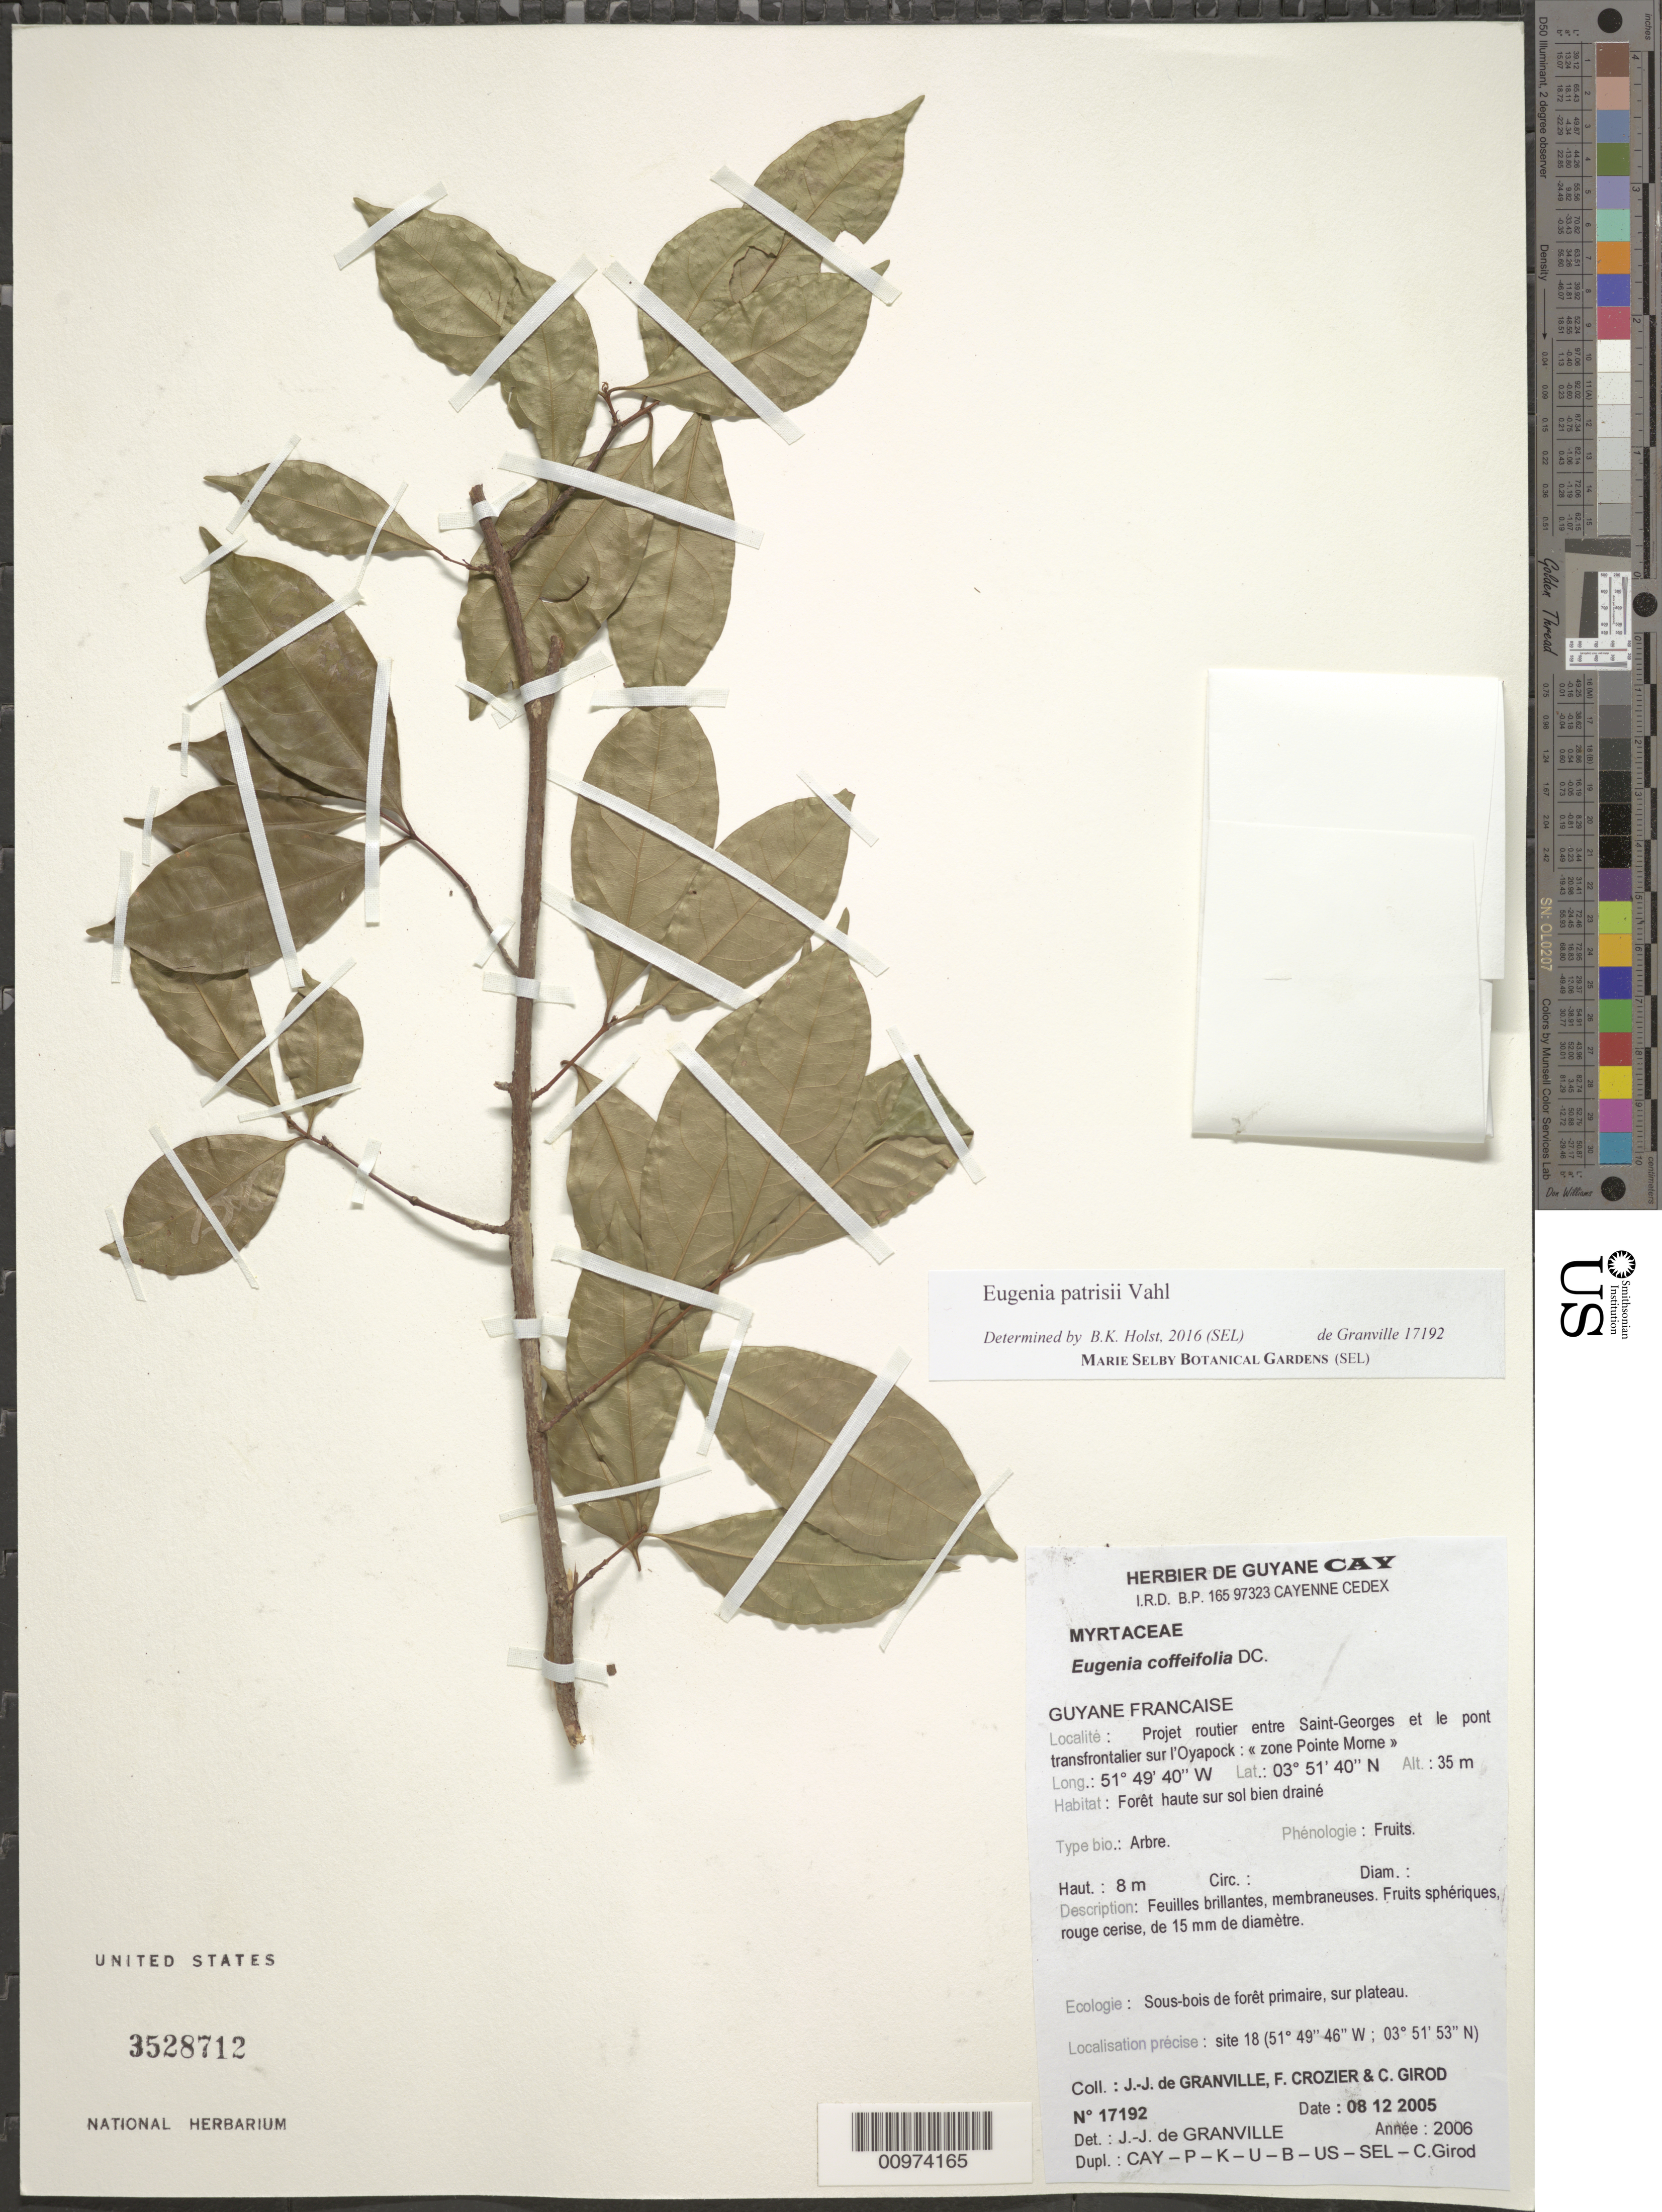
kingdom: Plantae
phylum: Tracheophyta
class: Magnoliopsida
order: Myrtales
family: Myrtaceae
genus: Eugenia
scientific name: Eugenia patrisii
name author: Vahl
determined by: Holst, Bruce K.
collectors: J.-J. de Granville, F. Crozier & C. Girod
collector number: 17192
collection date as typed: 8-Dec-05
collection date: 2005-12-08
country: French Guiana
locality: Project routier entre Saint-Georges et le pont transfrontalier sur l'Oyapock, "zone Pointe Morne"; site 18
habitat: Sous-bois de foret primaire, sur plateau. Foret haute sur sol bien draine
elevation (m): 35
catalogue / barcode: US 3528712